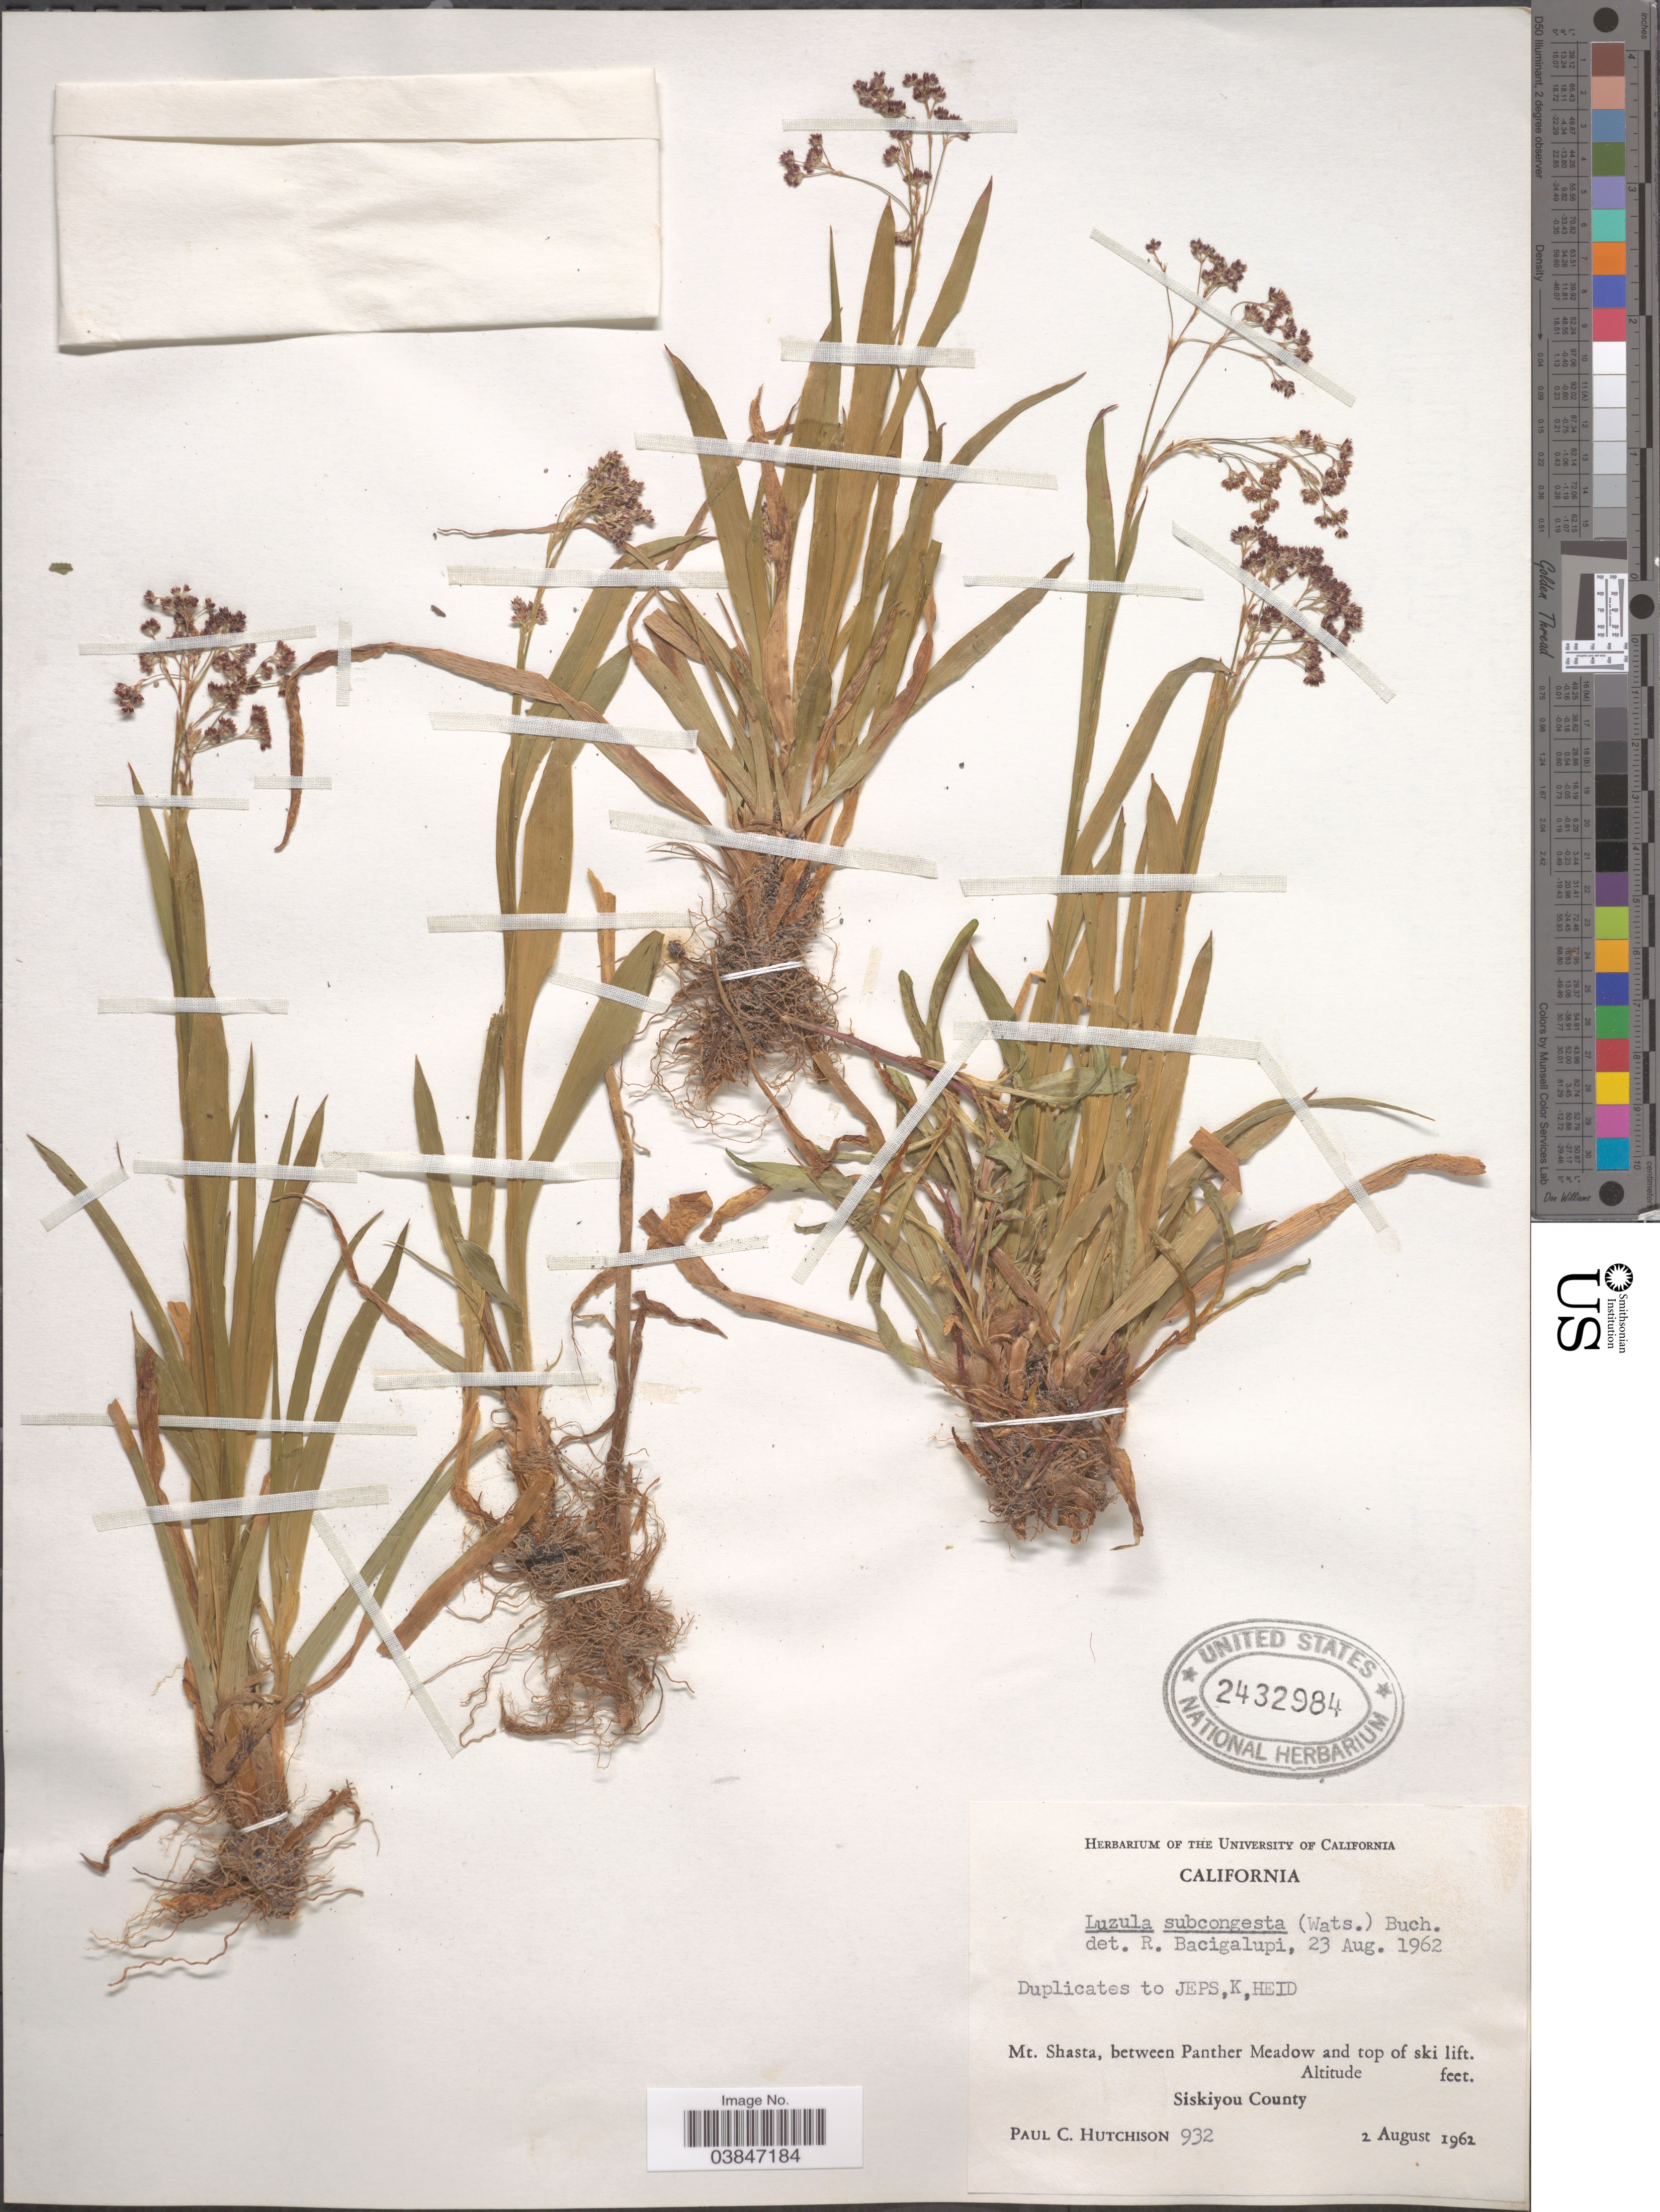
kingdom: Plantae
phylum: Tracheophyta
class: Liliopsida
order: Poales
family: Juncaceae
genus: Luzula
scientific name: Luzula subcongesta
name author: (S. Watson) Jeps.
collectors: P. C. Hutchison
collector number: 932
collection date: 1962-08-02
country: United States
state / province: California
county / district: Siskiyou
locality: Mt. Shasta, between Panther Meadow and top of ski lift. Siskiyou County.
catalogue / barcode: US 2432984